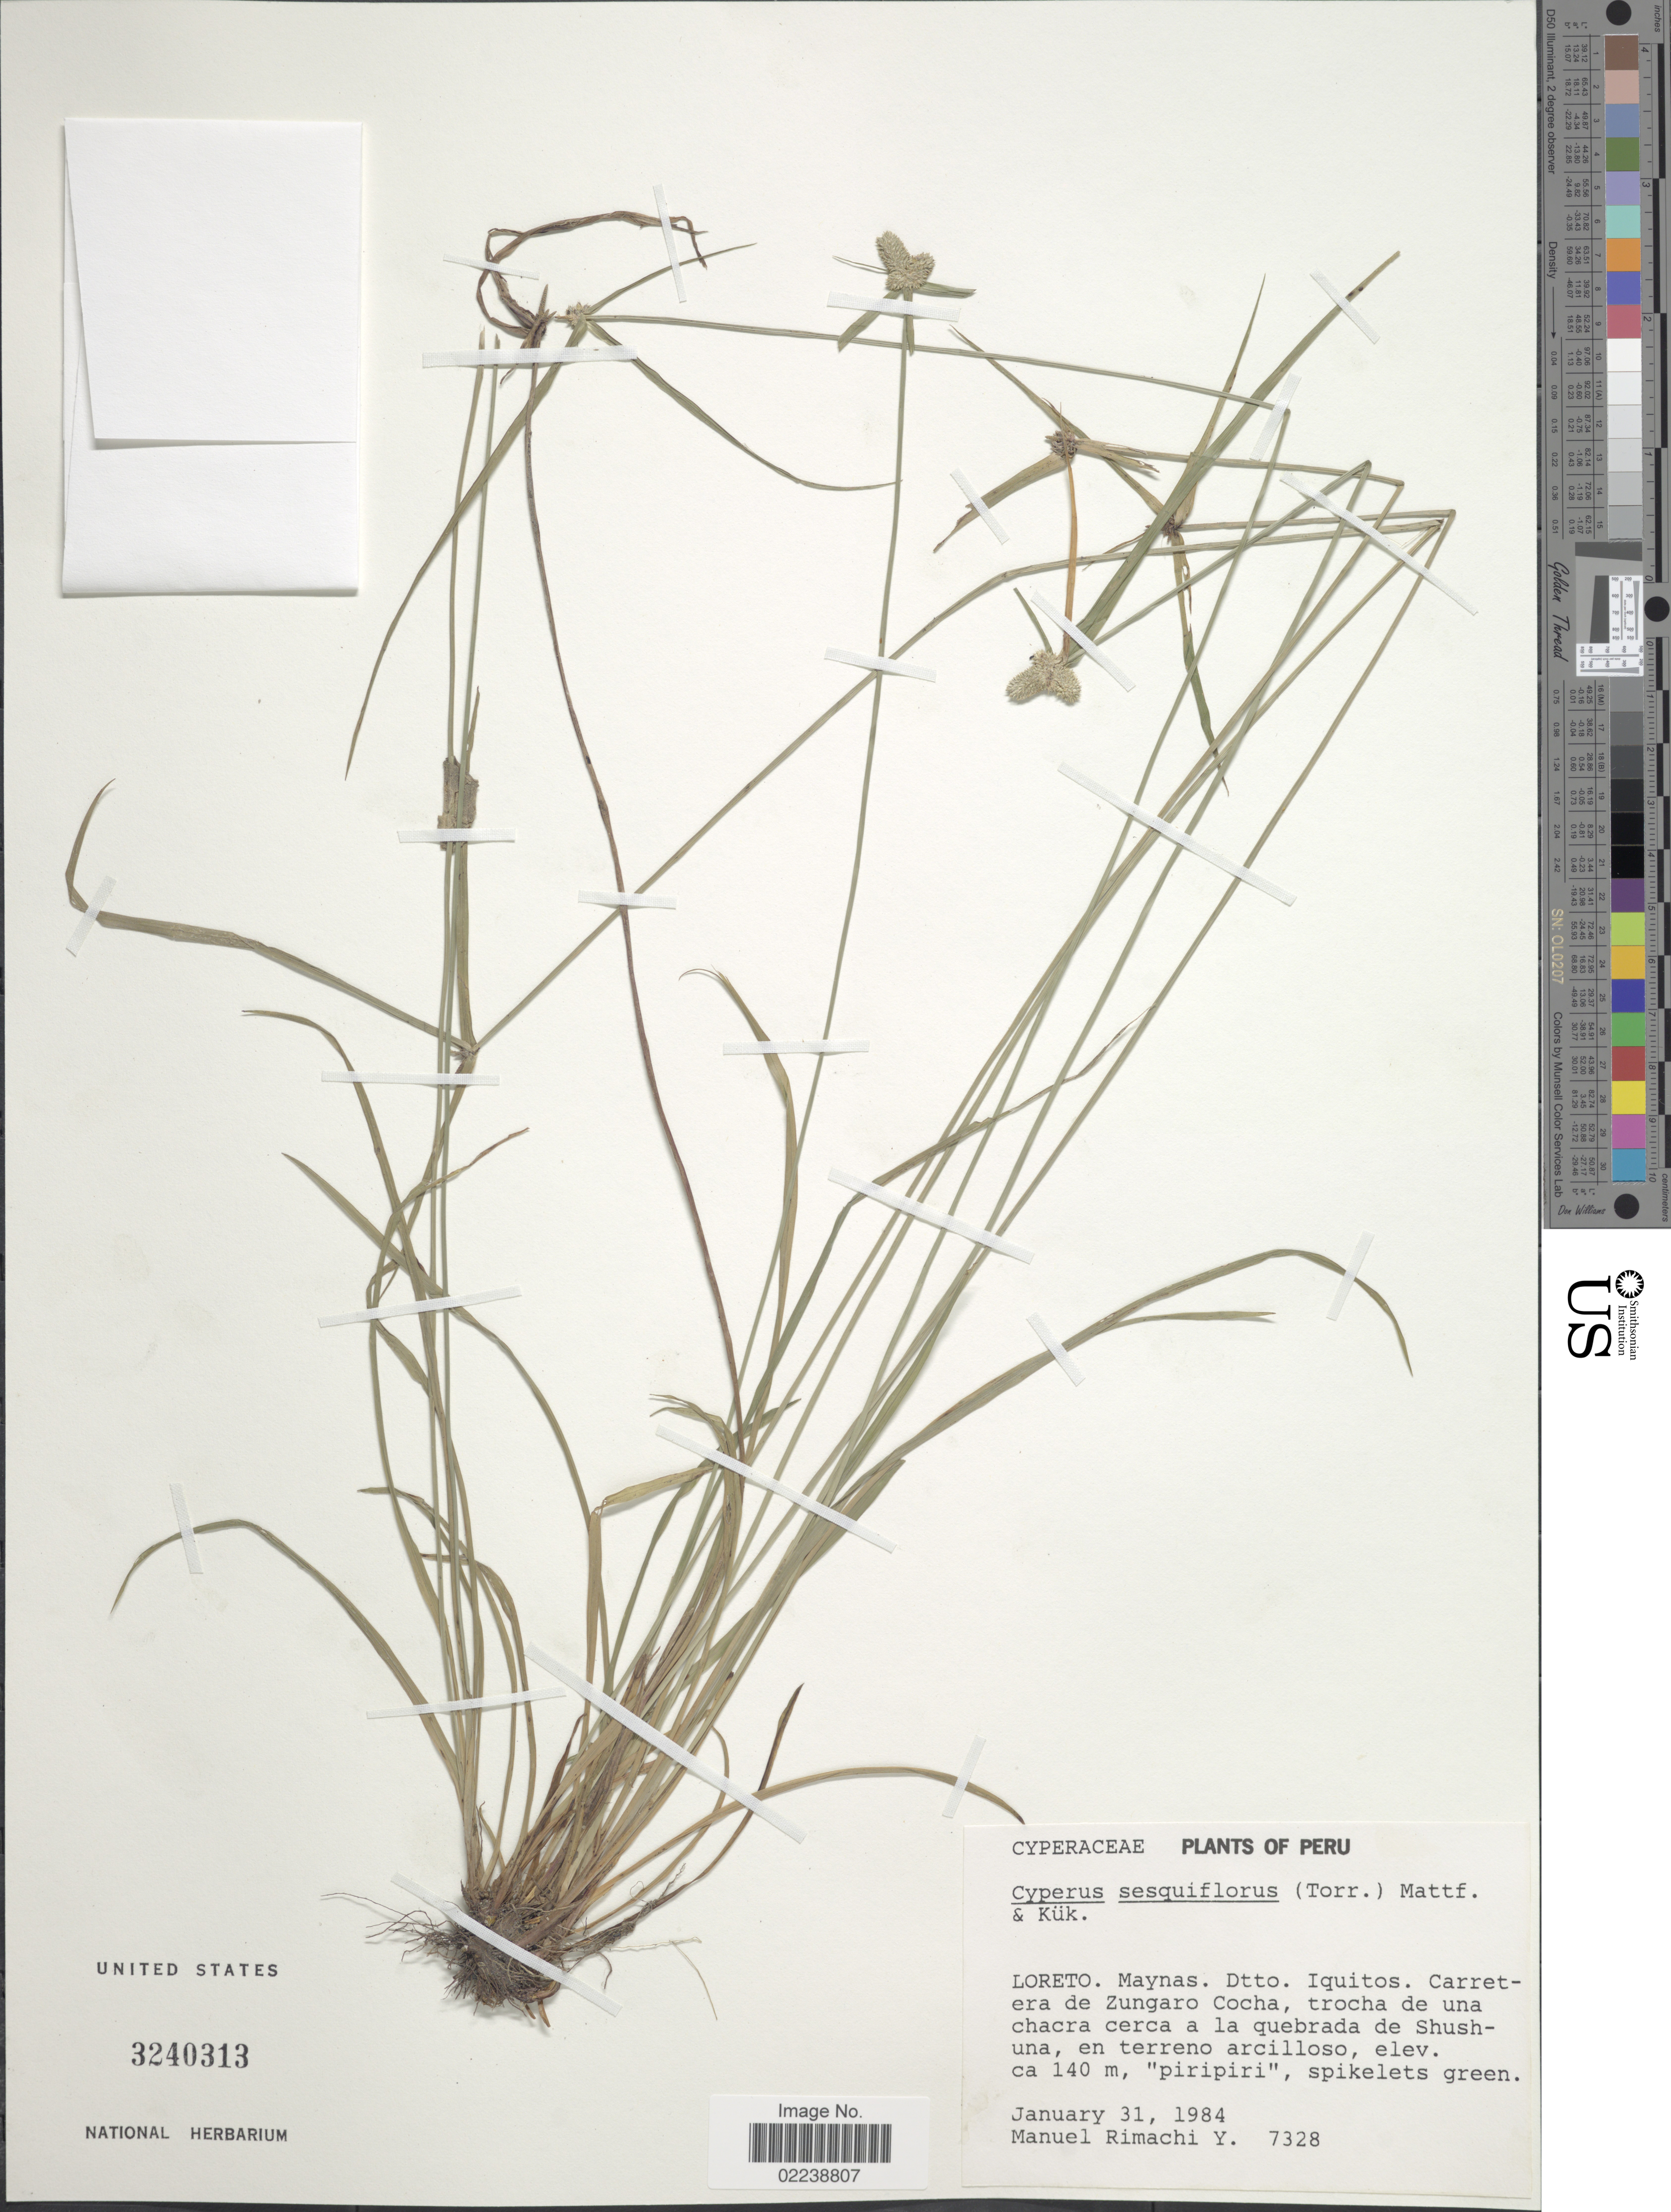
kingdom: Plantae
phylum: Tracheophyta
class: Liliopsida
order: Poales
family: Cyperaceae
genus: Cyperus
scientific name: Cyperus sesquiflorus subsp. sesquiflorus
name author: (Torr.) Mattf. & Kük.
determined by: Strong, M. T., (US), Smithsonian Institution - National Museum of Natural History (UNITED STATES)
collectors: M. Rimachi Y.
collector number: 7328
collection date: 1984-01-31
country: Peru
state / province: Loreto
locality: Maynas. Dtto. Iquitos. Carretera de Zungaro Cocha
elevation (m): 140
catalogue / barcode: US 3240313